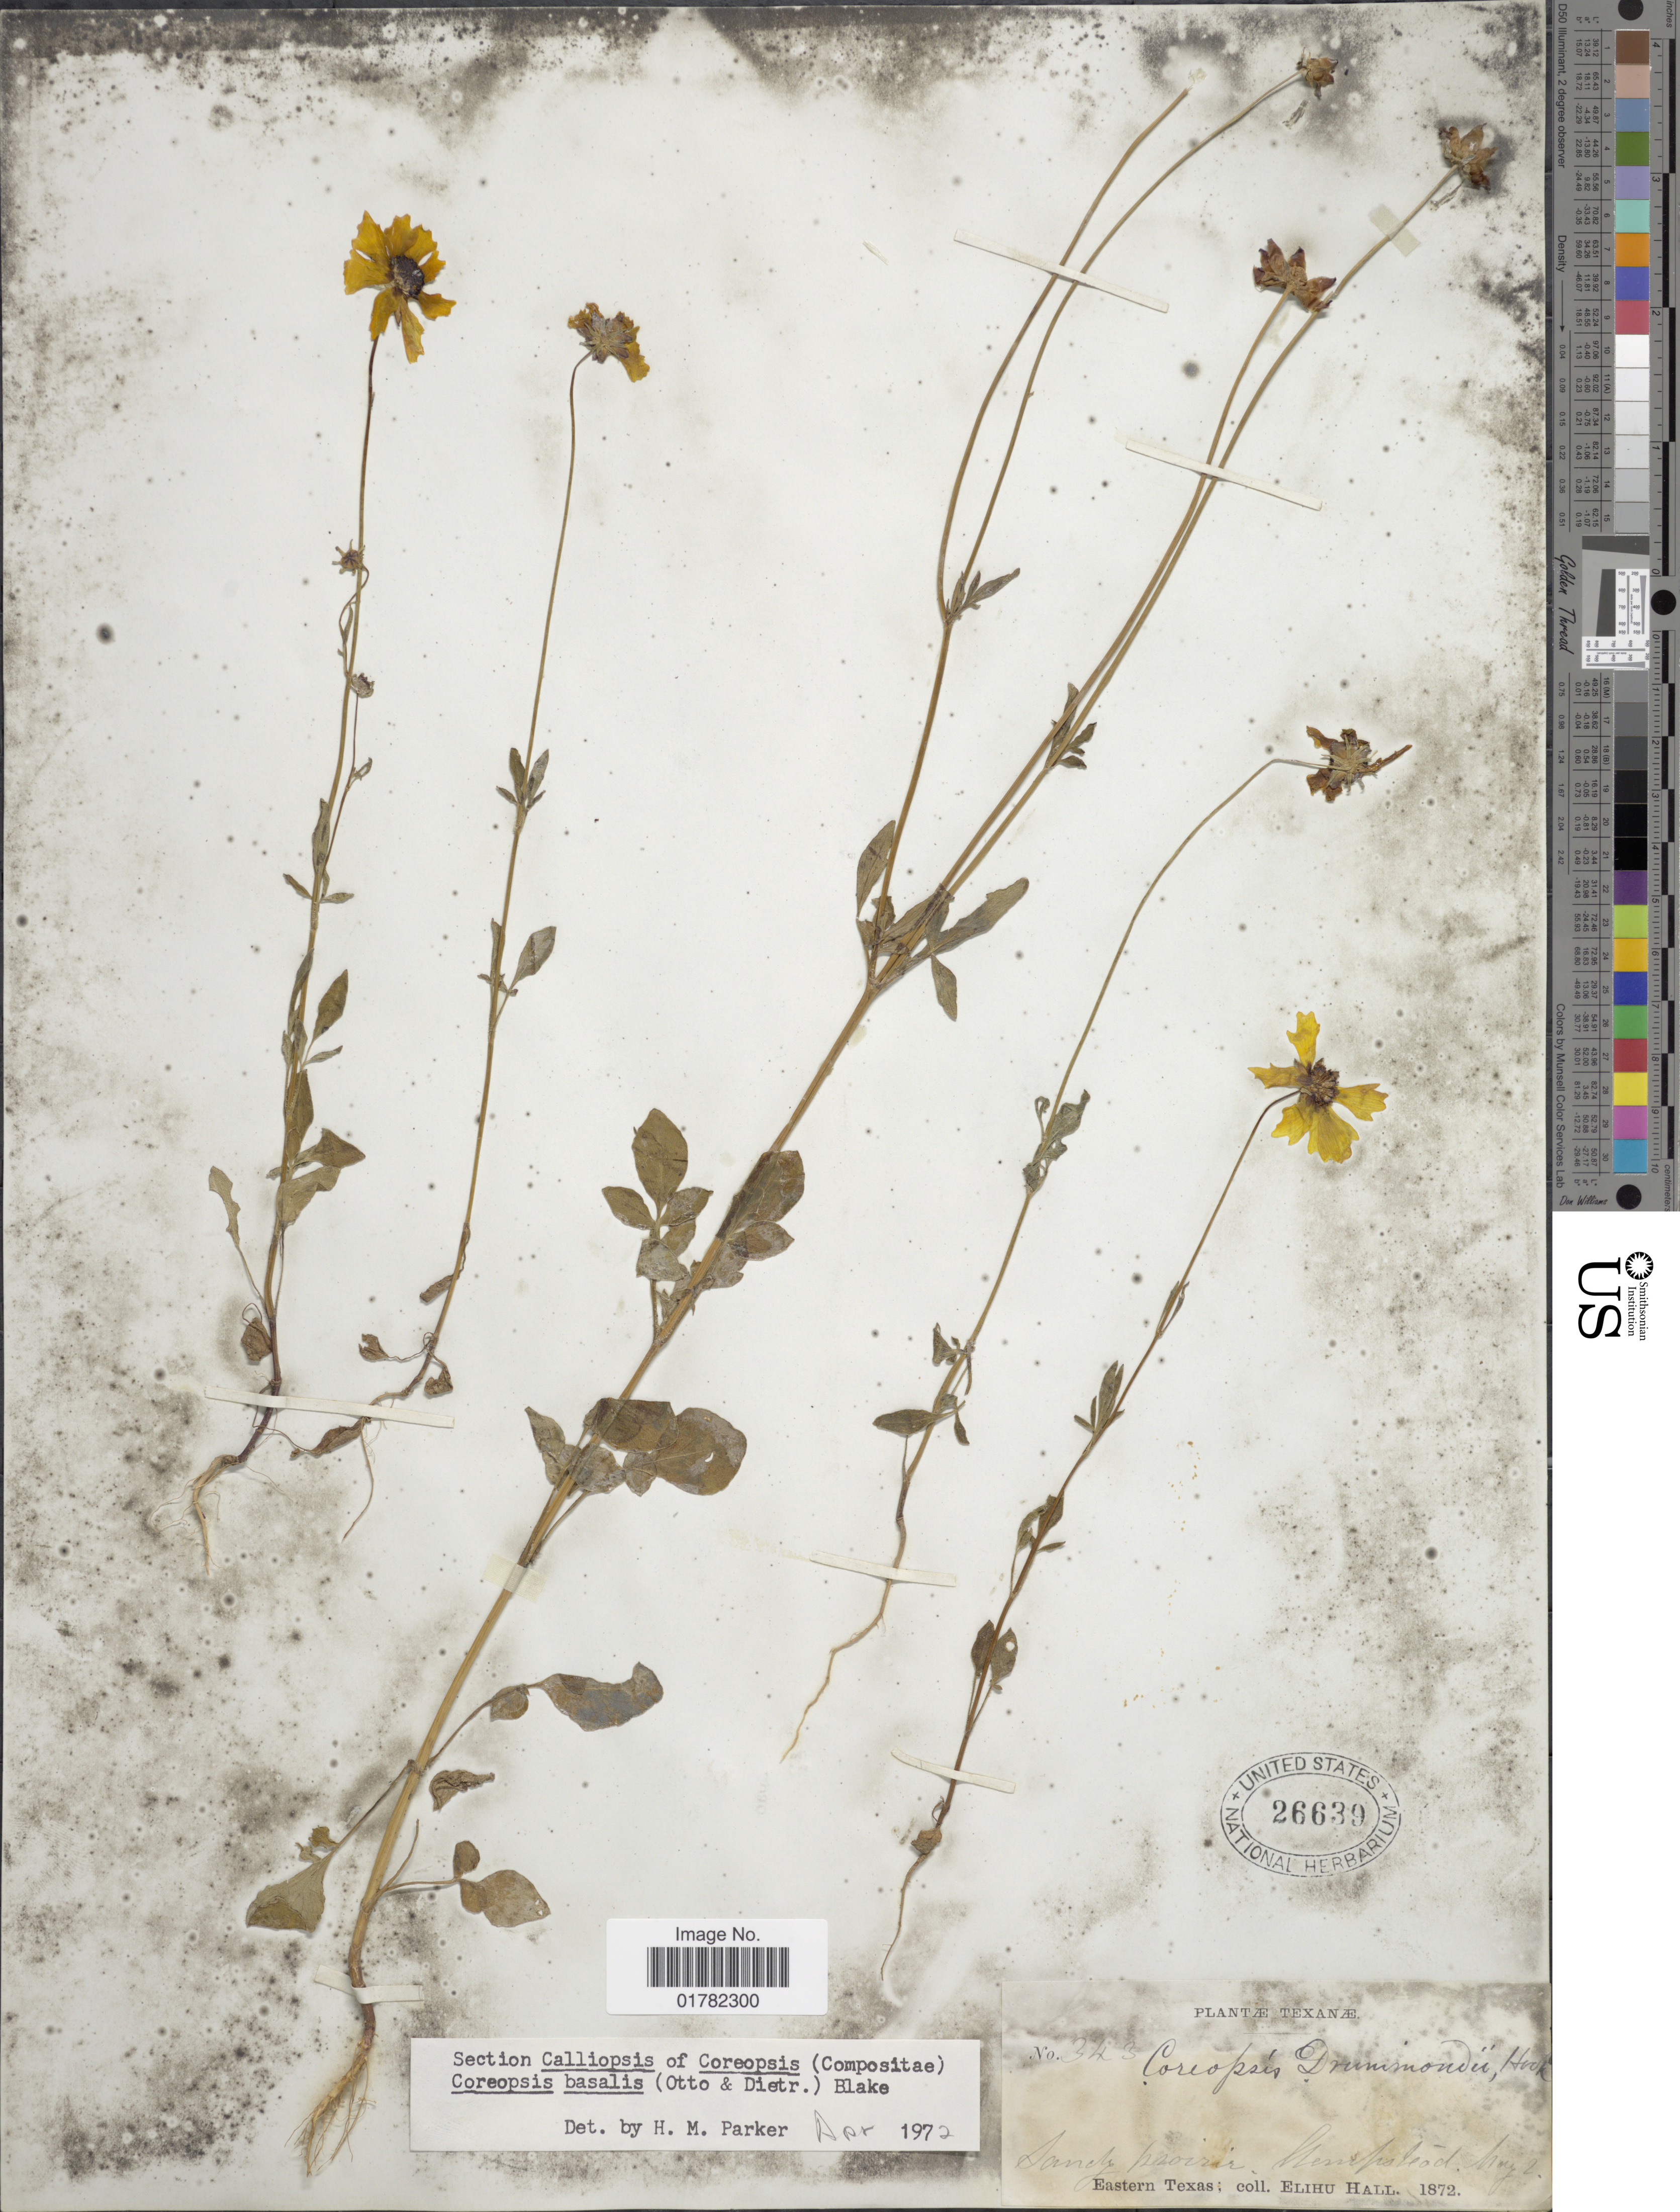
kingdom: Plantae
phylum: Tracheophyta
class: Magnoliopsida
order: Asterales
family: Asteraceae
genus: Coreopsis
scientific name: Coreopsis basalis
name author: S.F. Blake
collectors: E. Hall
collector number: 343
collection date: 1872-05-02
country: United States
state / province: Texas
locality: Hempstead, Eastern Texas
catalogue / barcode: US 26639